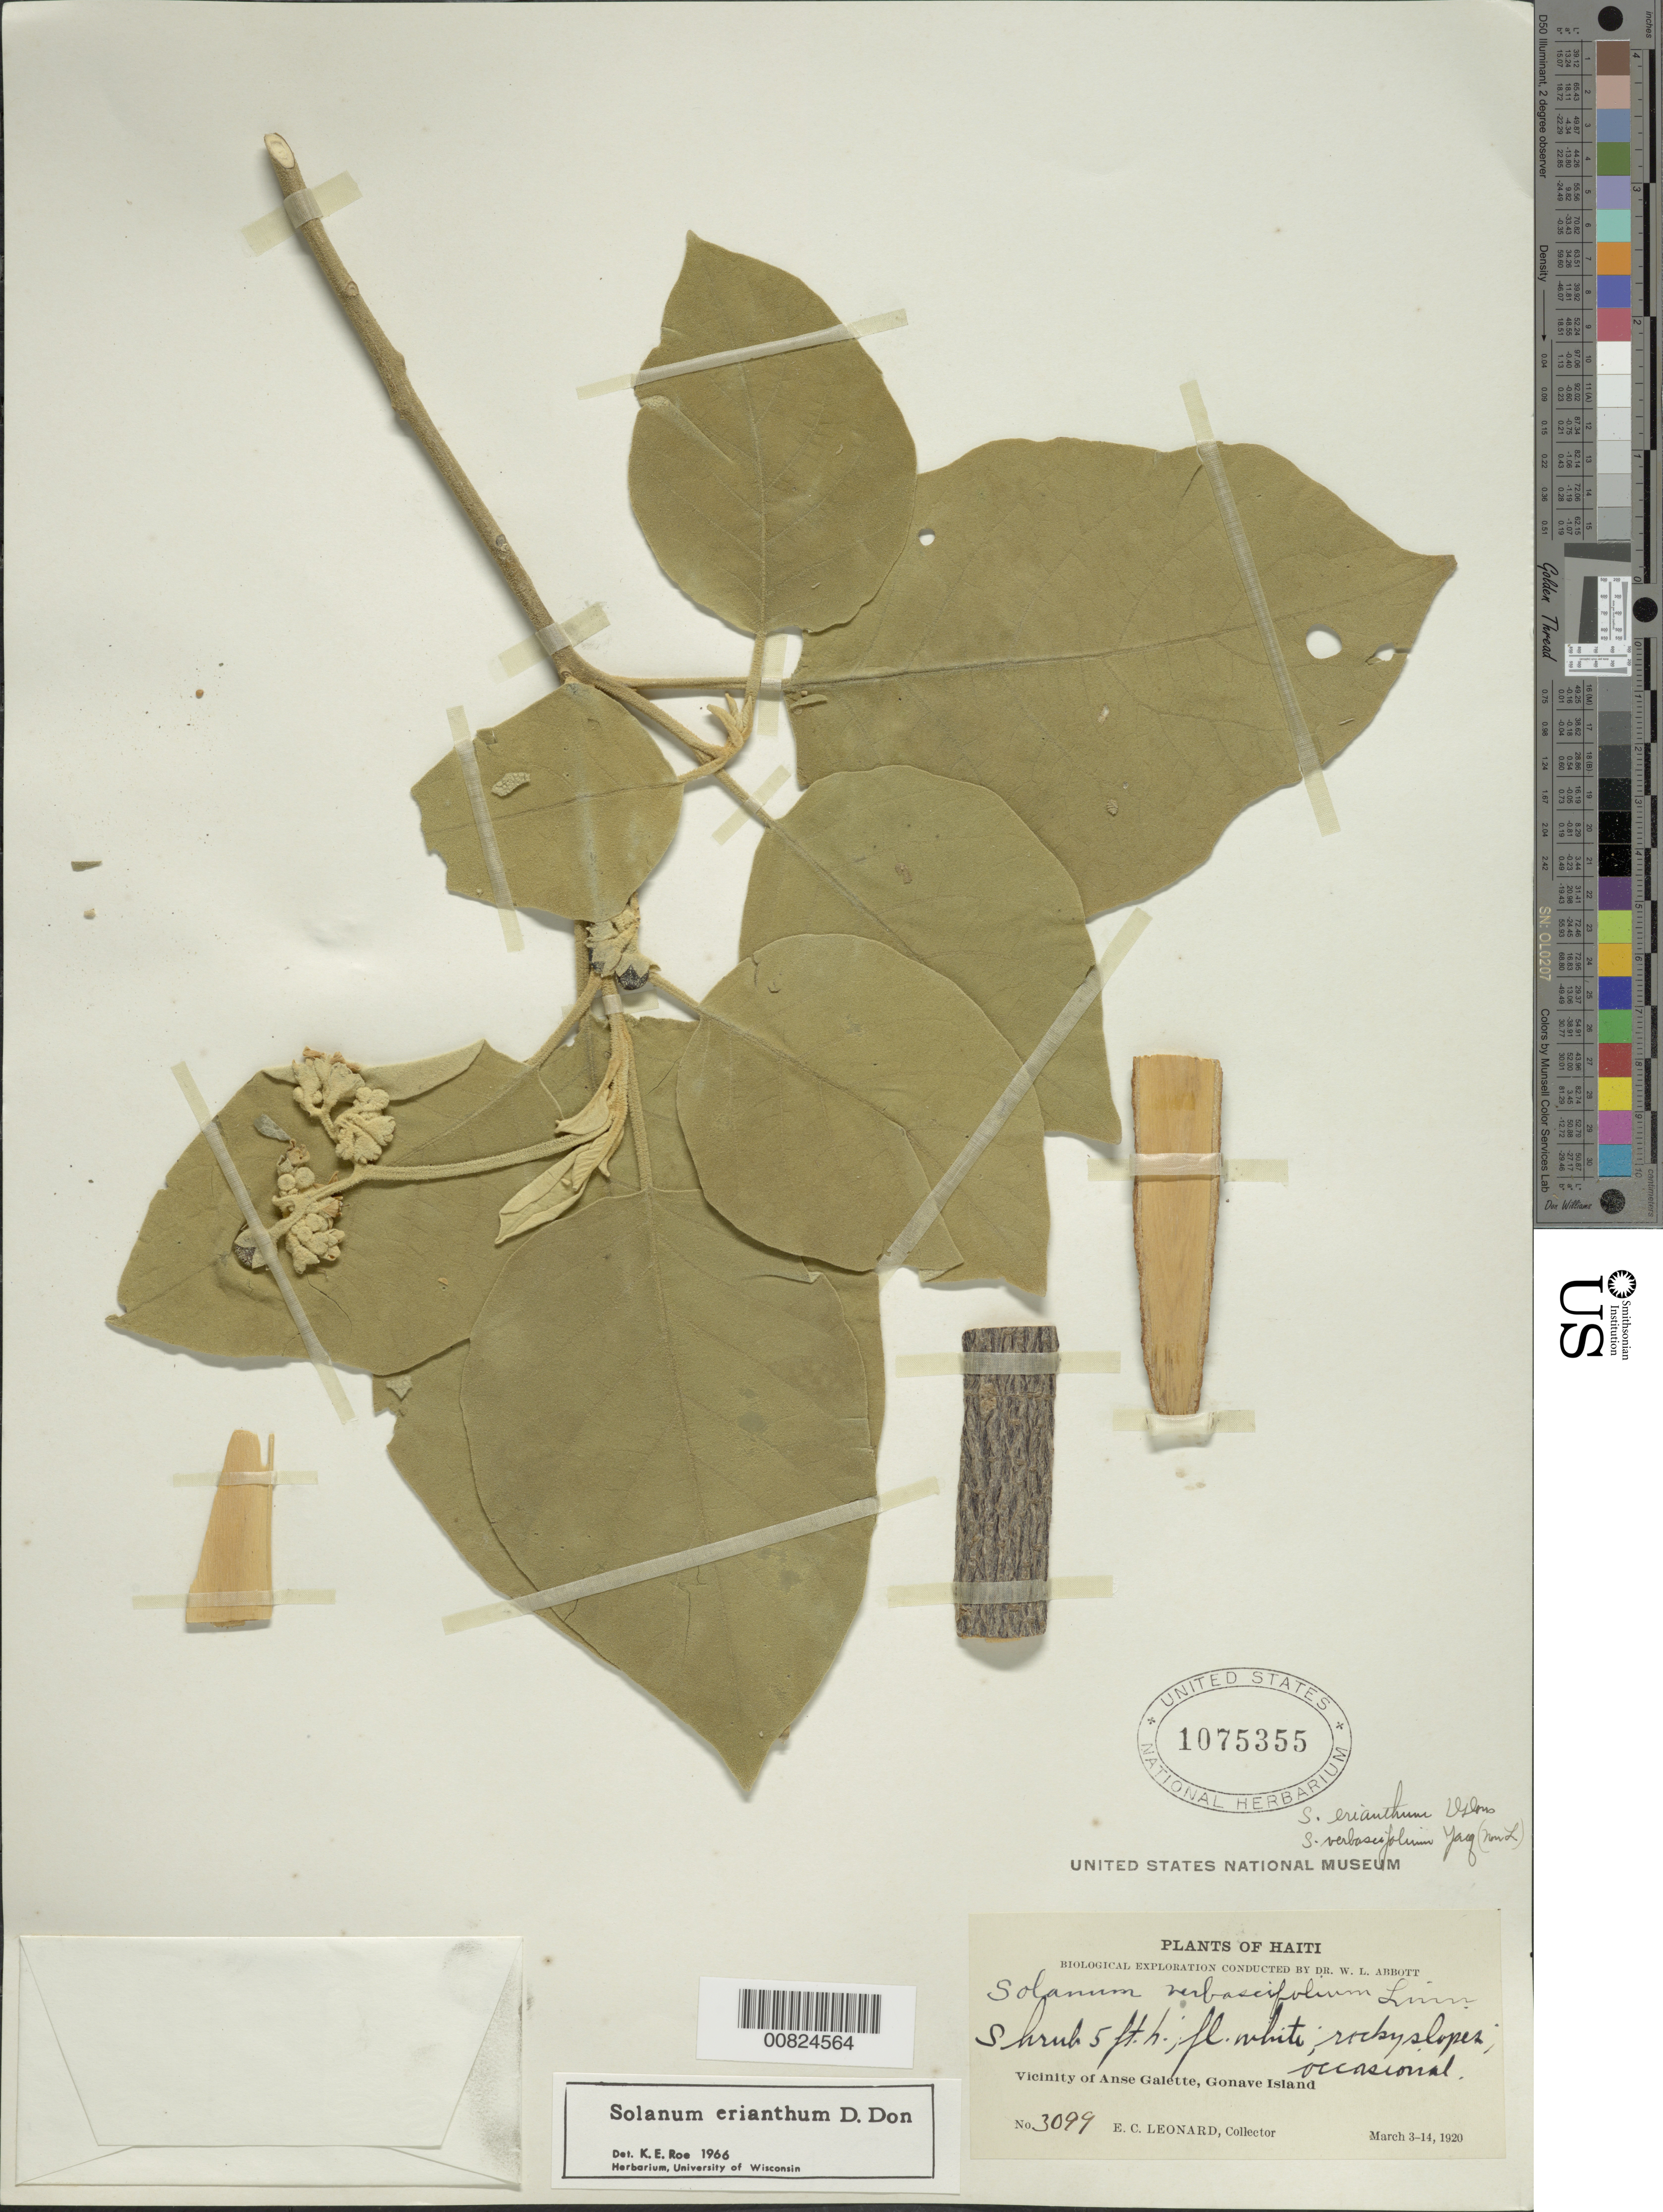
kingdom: Plantae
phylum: Tracheophyta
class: Magnoliopsida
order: Solanales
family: Solanaceae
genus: Solanum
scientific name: Solanum erianthum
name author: D. Don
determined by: Roe, K. E.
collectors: E. C. Leonard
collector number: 3099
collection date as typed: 03 Mar 1920 to 14 Mar 1920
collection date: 1920-03-03/1920-03-14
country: Haiti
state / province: Ouest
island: Île de la Gonâve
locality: Vicinity of Anse Galette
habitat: Rocky slopes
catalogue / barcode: US 1075355